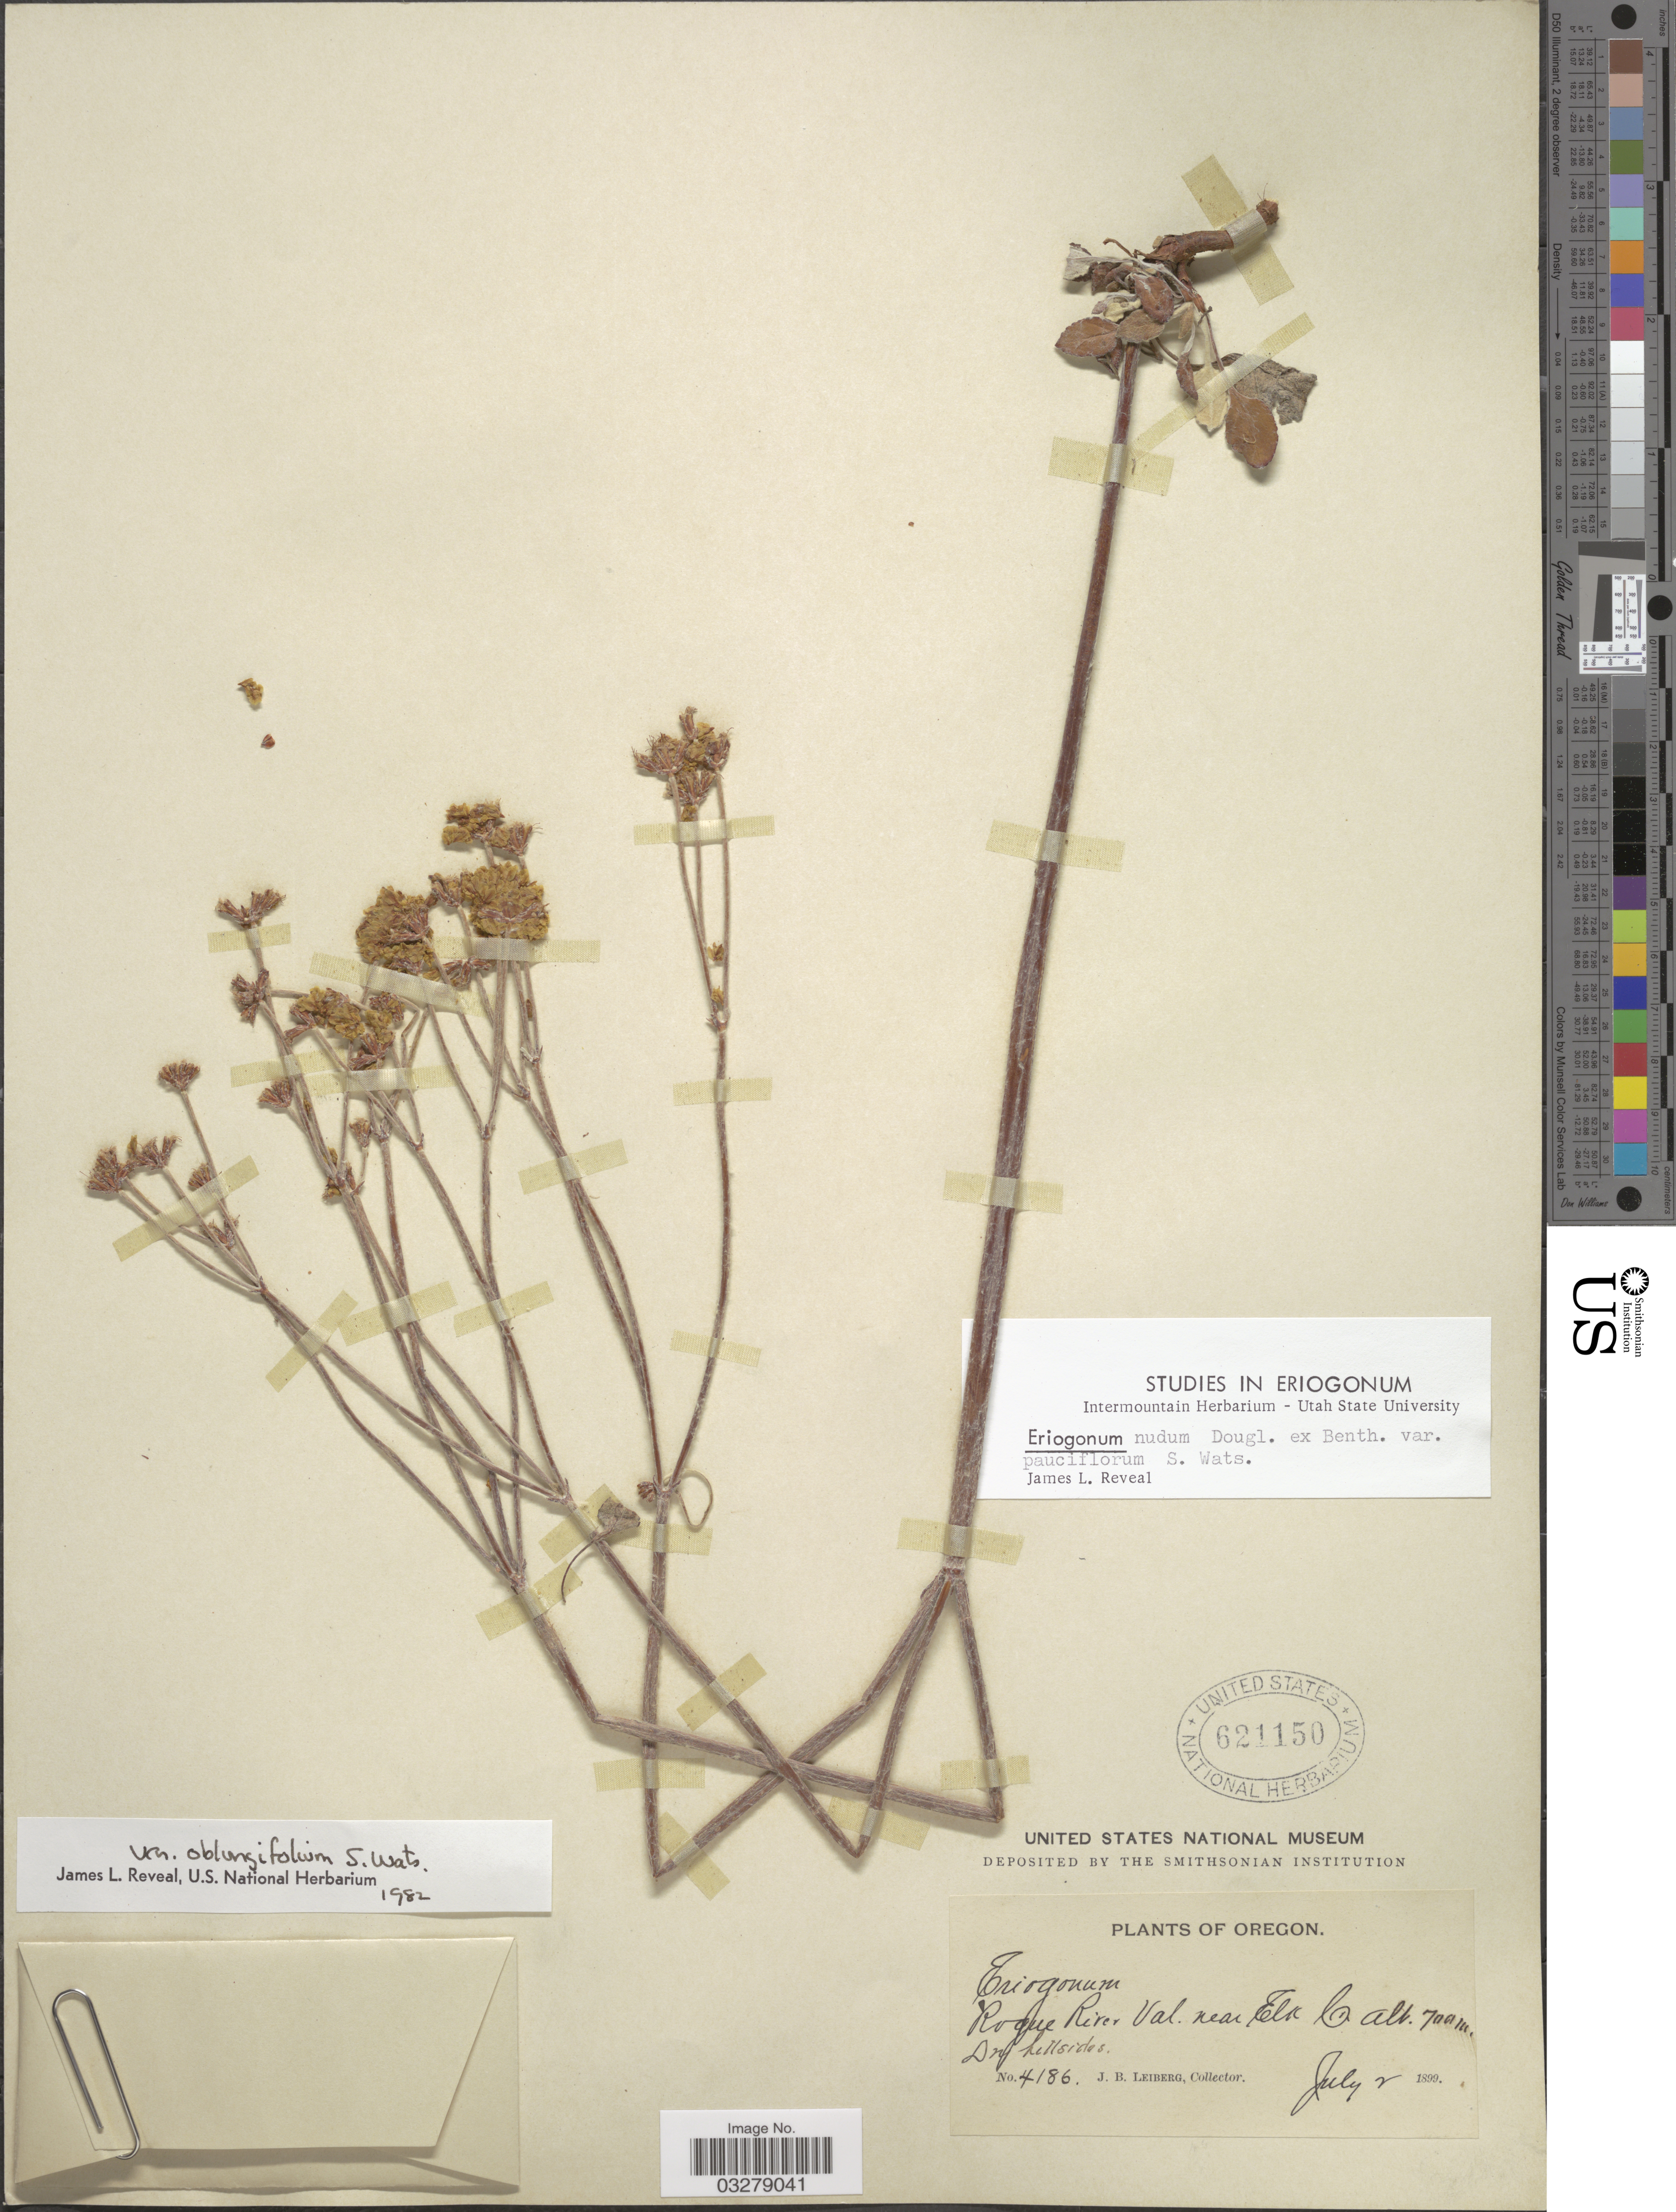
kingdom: Plantae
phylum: Tracheophyta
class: Magnoliopsida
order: Caryophyllales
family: Polygonaceae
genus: Eriogonum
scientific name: Eriogonum nudum var. oblongifolium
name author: Douglas ex Benth.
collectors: J. B. Leiberg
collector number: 4186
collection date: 1899-07-02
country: United States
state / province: Oregon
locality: Roque River Val. near Elk Co.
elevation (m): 700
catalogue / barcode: US 621150